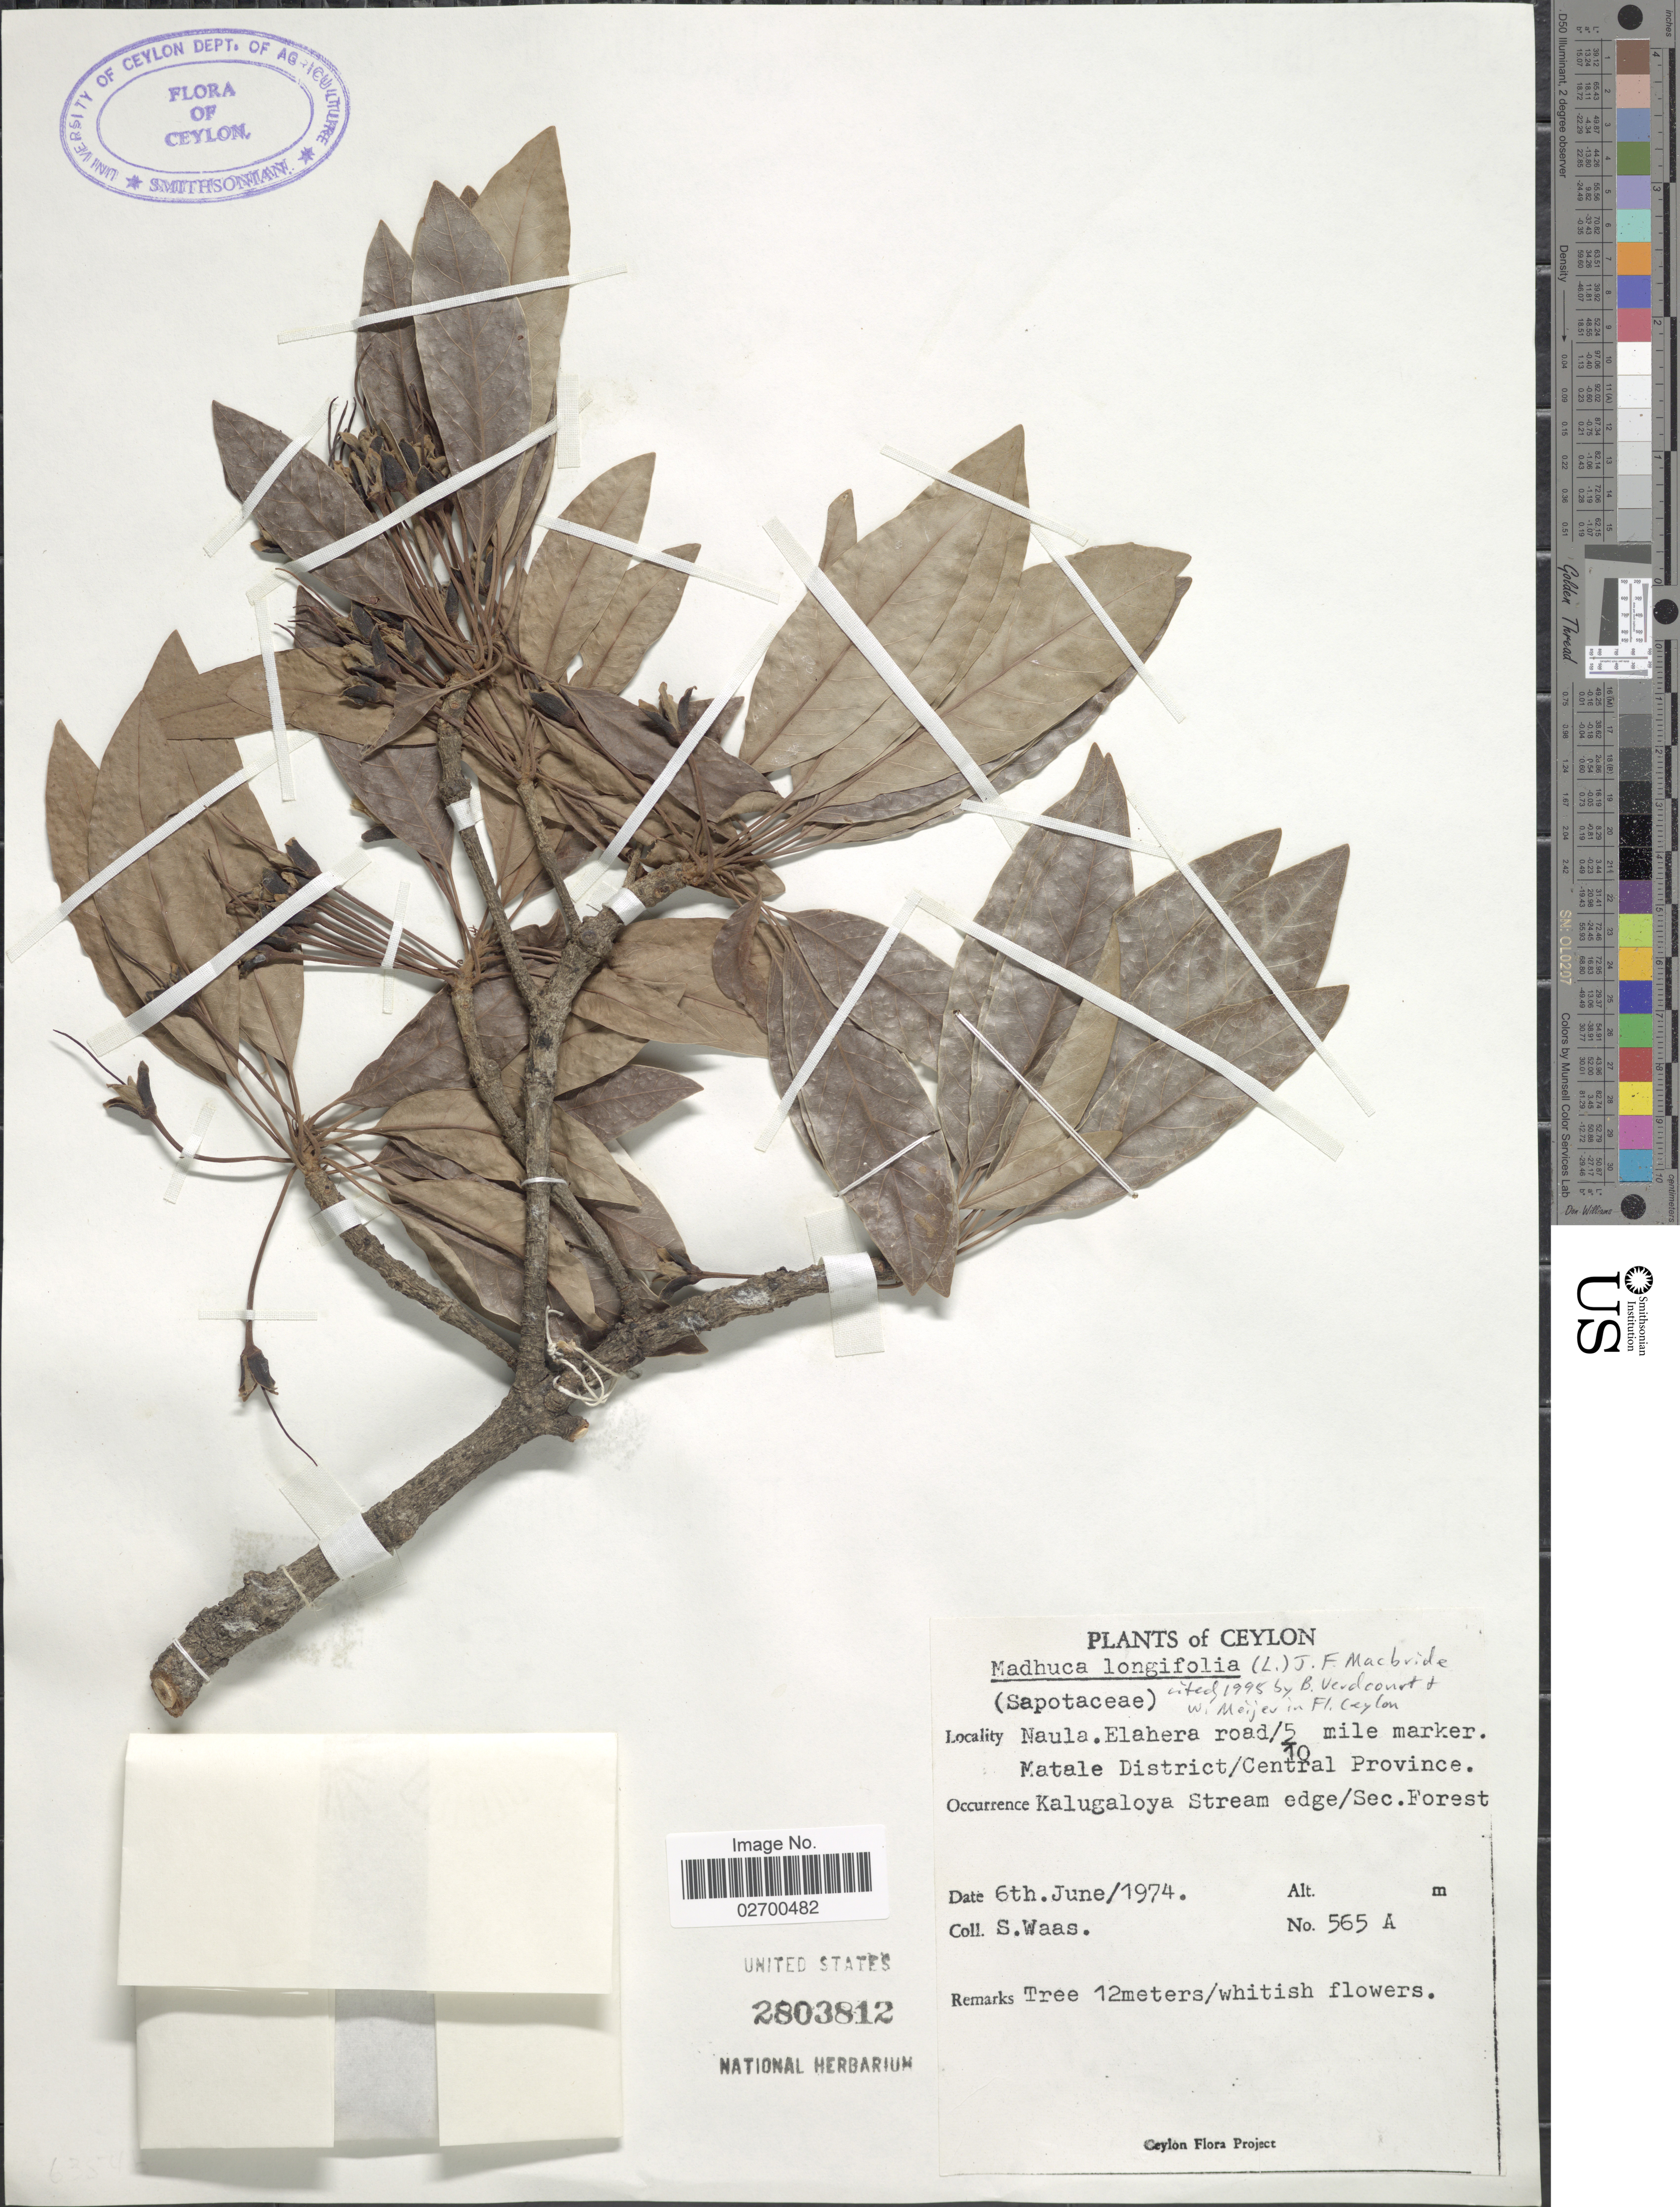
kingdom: Plantae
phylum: Tracheophyta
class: Magnoliopsida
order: Ericales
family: Sapotaceae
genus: Madhuca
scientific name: Madhuca longifolia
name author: (J. Koenig ex L.) J.F. Macbr.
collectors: S. Waas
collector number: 565 A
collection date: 1974-06-06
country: Sri Lanka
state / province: Central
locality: Ceylon. Naula. Elahera road/5 mile marker. Matale District. Kalugaloya Stream edge/Sec. Forest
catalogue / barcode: US 2803812